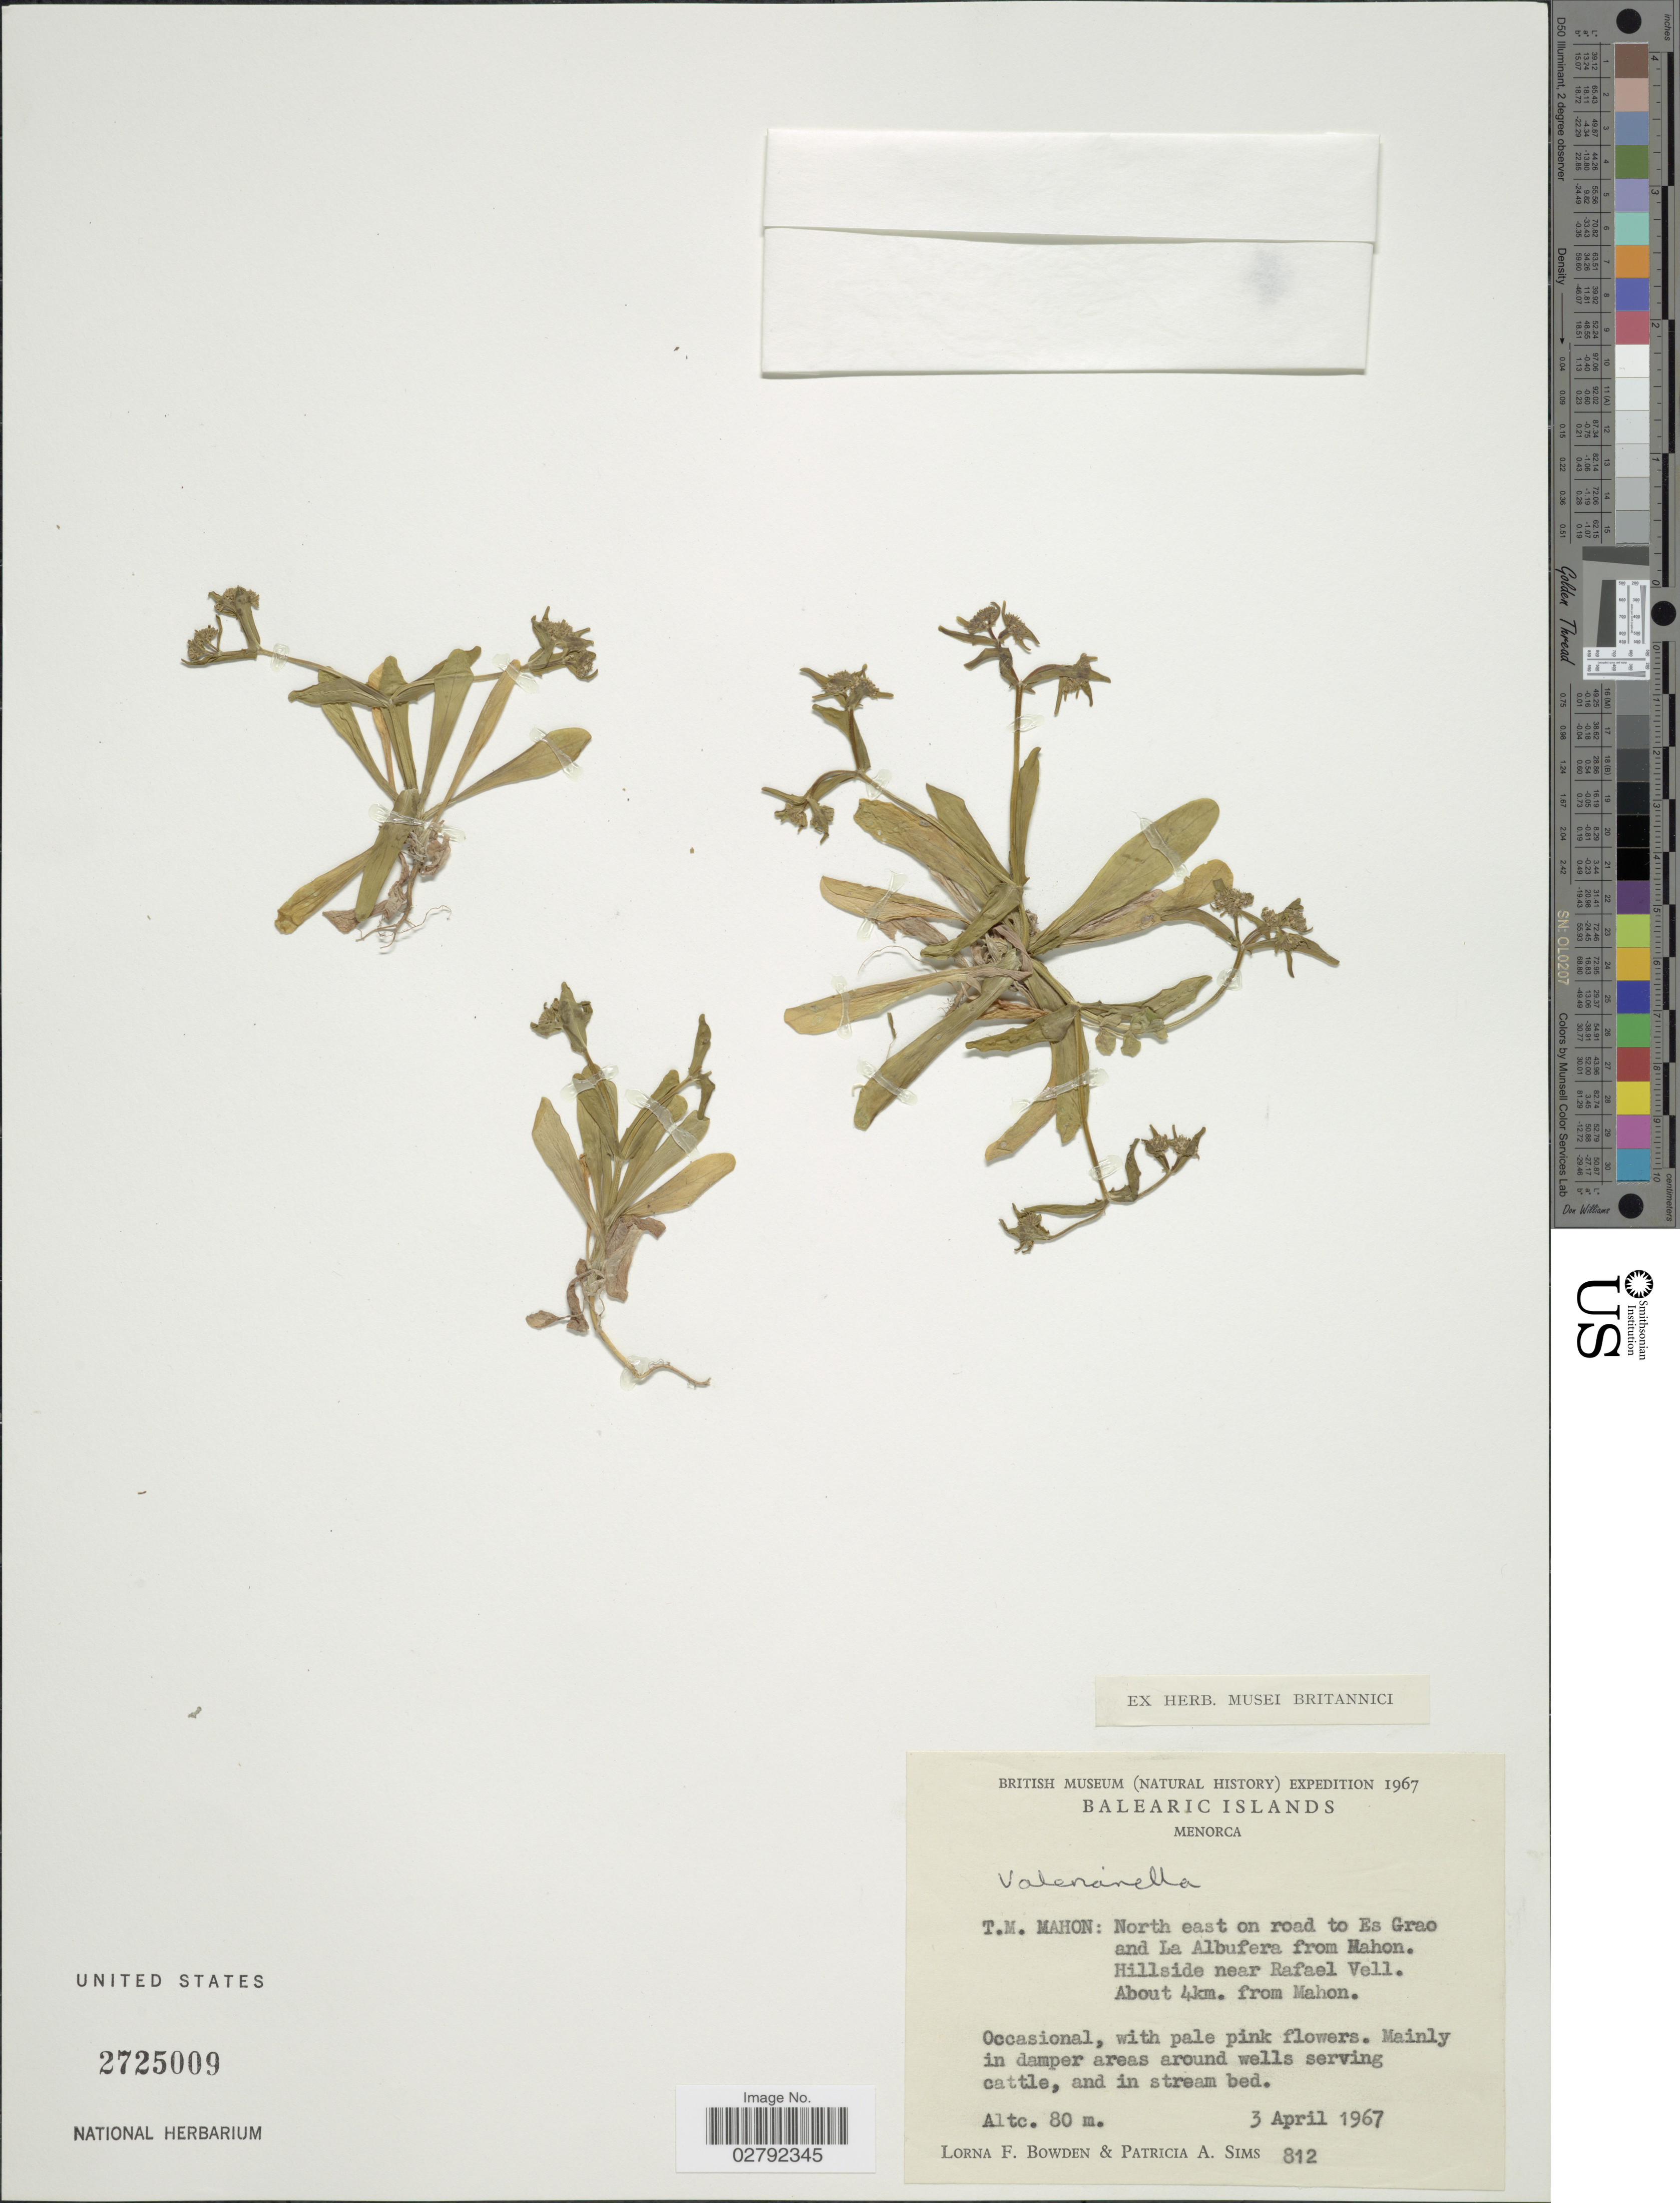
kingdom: Plantae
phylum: Tracheophyta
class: Magnoliopsida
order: Dipsacales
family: Caprifoliaceae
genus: Valerianella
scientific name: Valerianella sp.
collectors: L. F. Bowden & P. A. Sims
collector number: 812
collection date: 1967-04-03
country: Spain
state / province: Islas Baleares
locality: Balearic Islands. Menorca. T.M. Mahon: North east on road to Es Grao and La Albufera from Mahon. Hillside near Rafael Vell. About 4km. from Mahon.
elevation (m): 80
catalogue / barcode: US 2725009